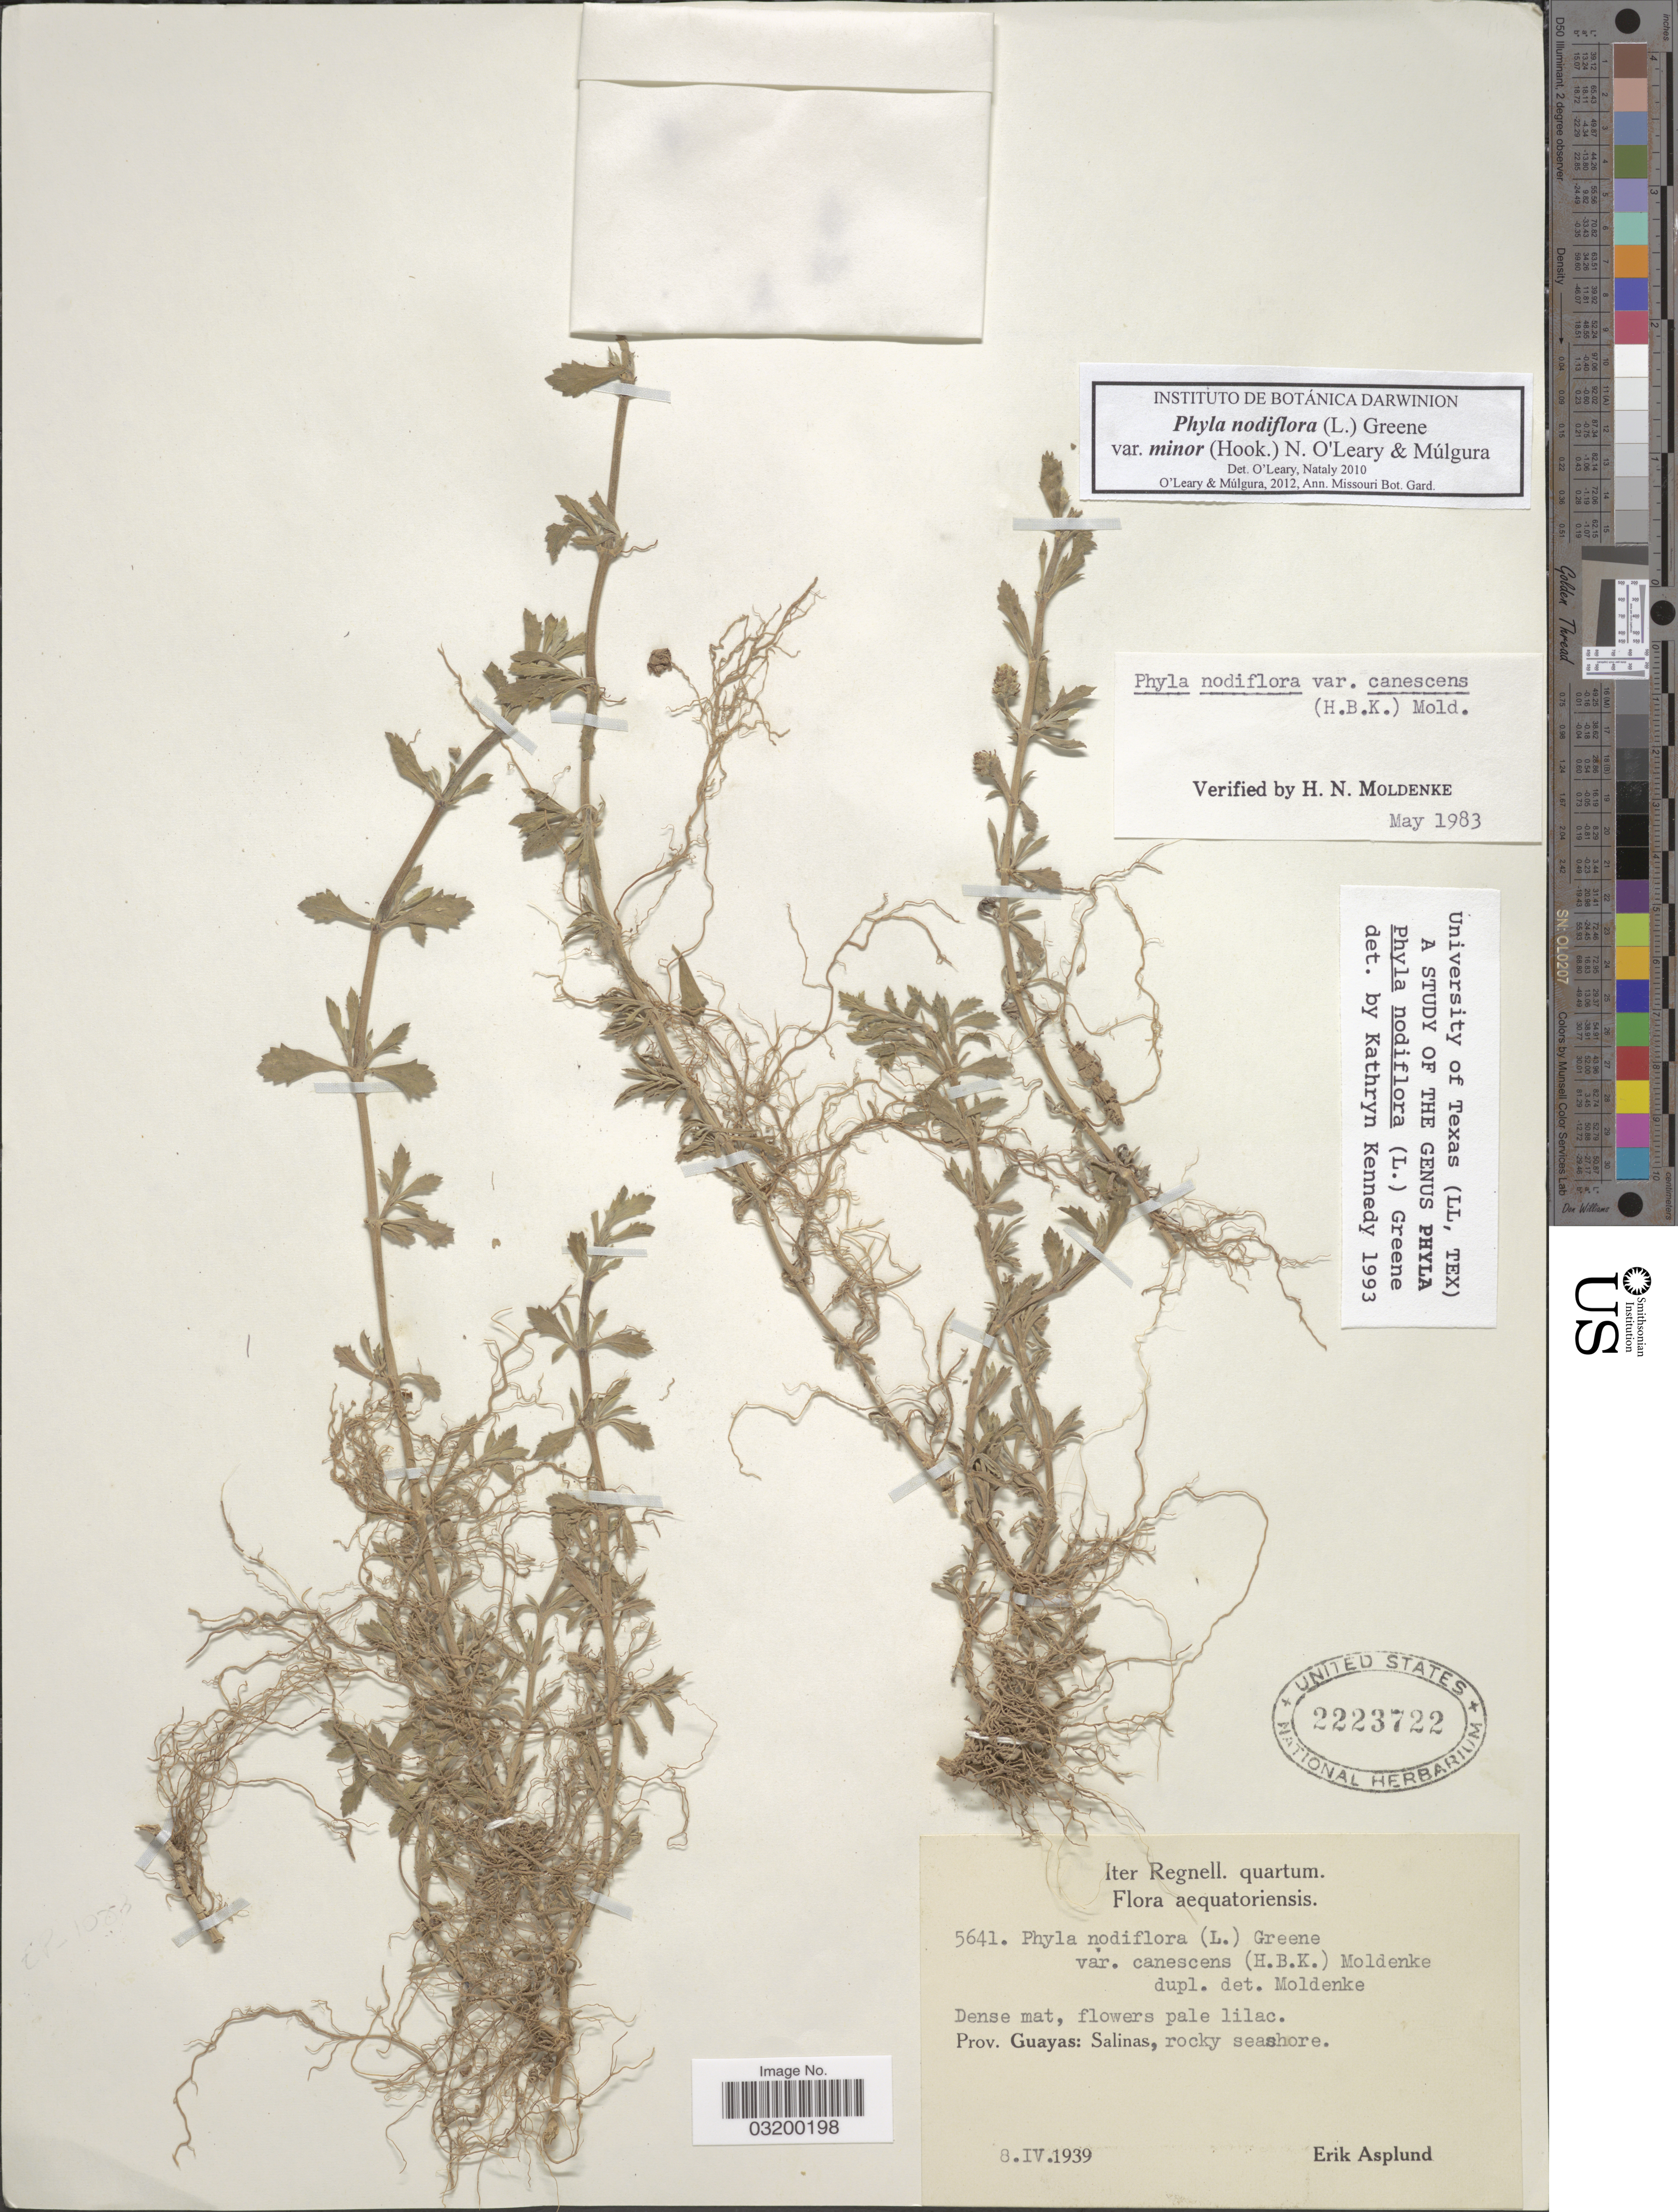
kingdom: Plantae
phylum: Tracheophyta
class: Magnoliopsida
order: Lamiales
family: Verbenaceae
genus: Phyla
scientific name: Phyla nodiflora var. minor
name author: (Hook.) N. O'Leary & Mulgura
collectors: E. Asplund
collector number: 5641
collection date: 1939-04-08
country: Ecuador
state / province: Guayas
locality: Salinas, rocky seashore.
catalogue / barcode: US 2223722